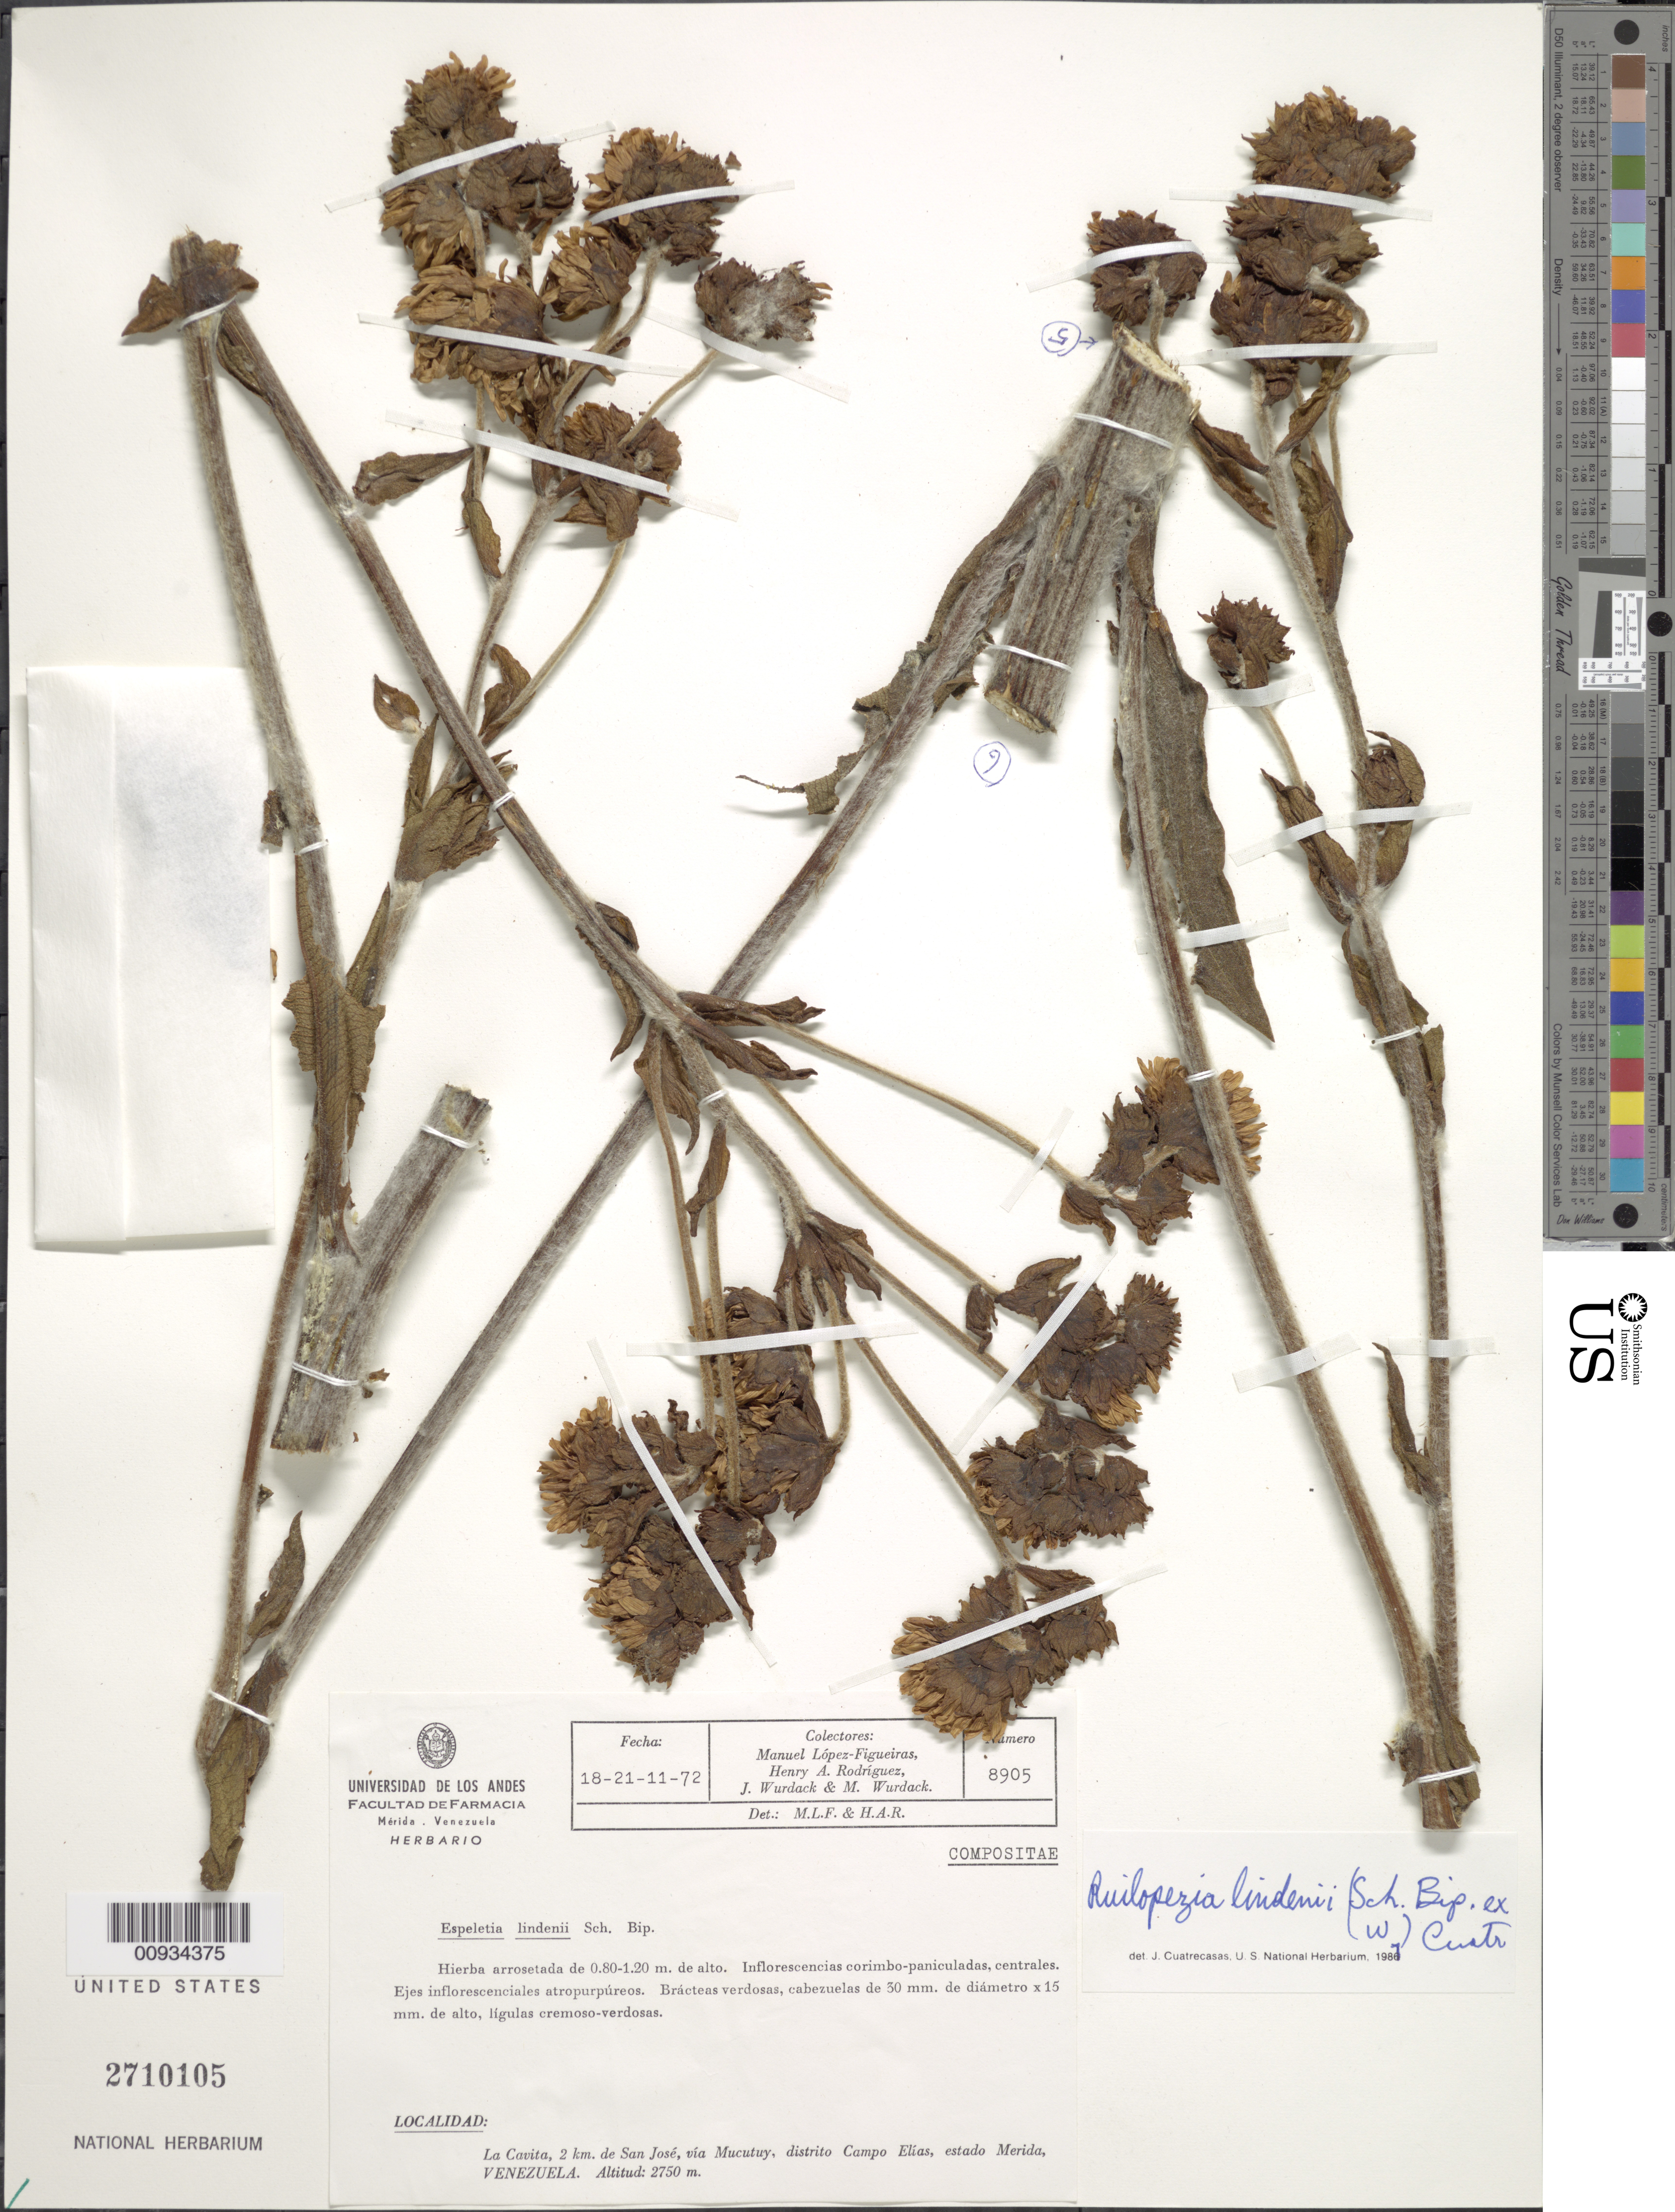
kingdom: Plantae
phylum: Tracheophyta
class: Magnoliopsida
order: Asterales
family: Asteraceae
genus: Ruilopezia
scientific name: Ruilopezia lindenii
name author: (Sch. Bip. ex Wedd.) Cuatrec.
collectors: M. López Figueiras, H. A. Rodriguez, J. J. Wurdack & M. L. Wurdack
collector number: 8905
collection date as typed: Transcribed d/m/y: 18/11/72 to 21/11/72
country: Venezuela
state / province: Mérida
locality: La Cavita, 2 km de San Jose, via Mucutuy, Distrito Campo Elias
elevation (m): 2750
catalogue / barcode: US 2710105